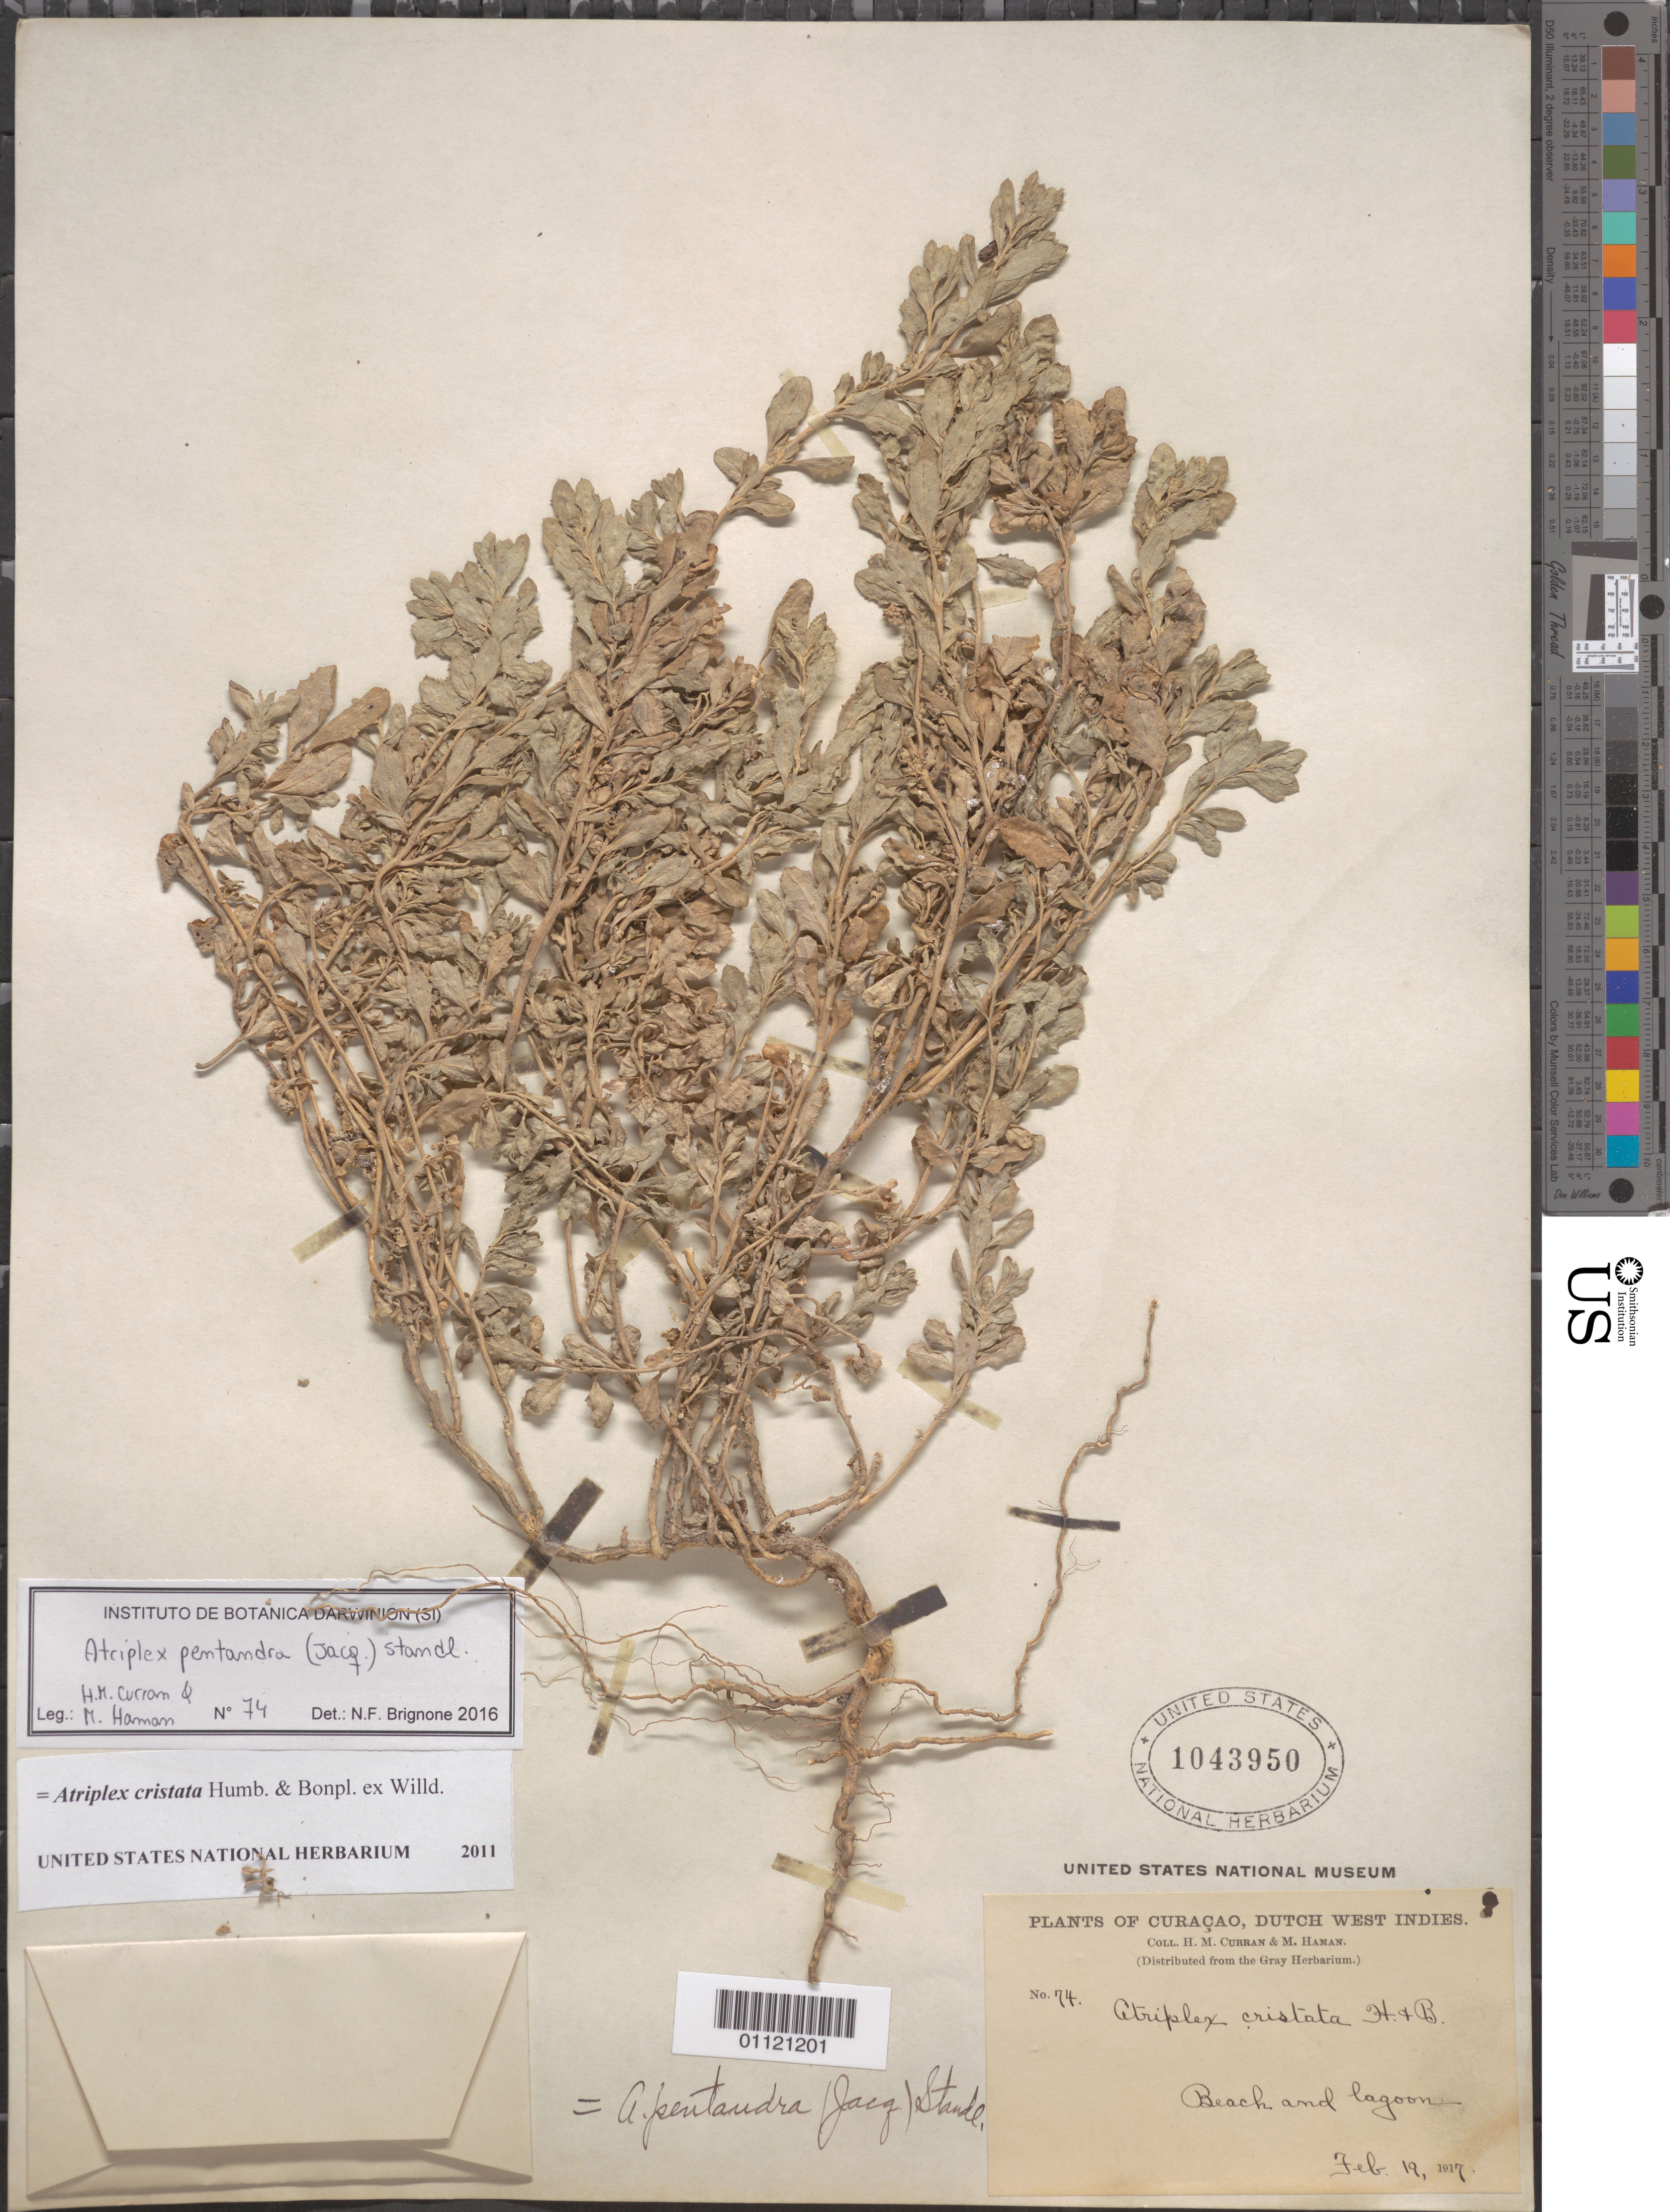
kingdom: Plantae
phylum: Tracheophyta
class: Magnoliopsida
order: Caryophyllales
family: Amaranthaceae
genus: Atriplex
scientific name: Atriplex cristata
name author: Humb. & Bonpl. ex Willd.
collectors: H. M. Curran & M. Haman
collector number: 74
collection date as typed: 19 Feb 1917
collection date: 1917-02-19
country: Curaçao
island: Curaçao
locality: Beach and Lagoon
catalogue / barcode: US 1043950